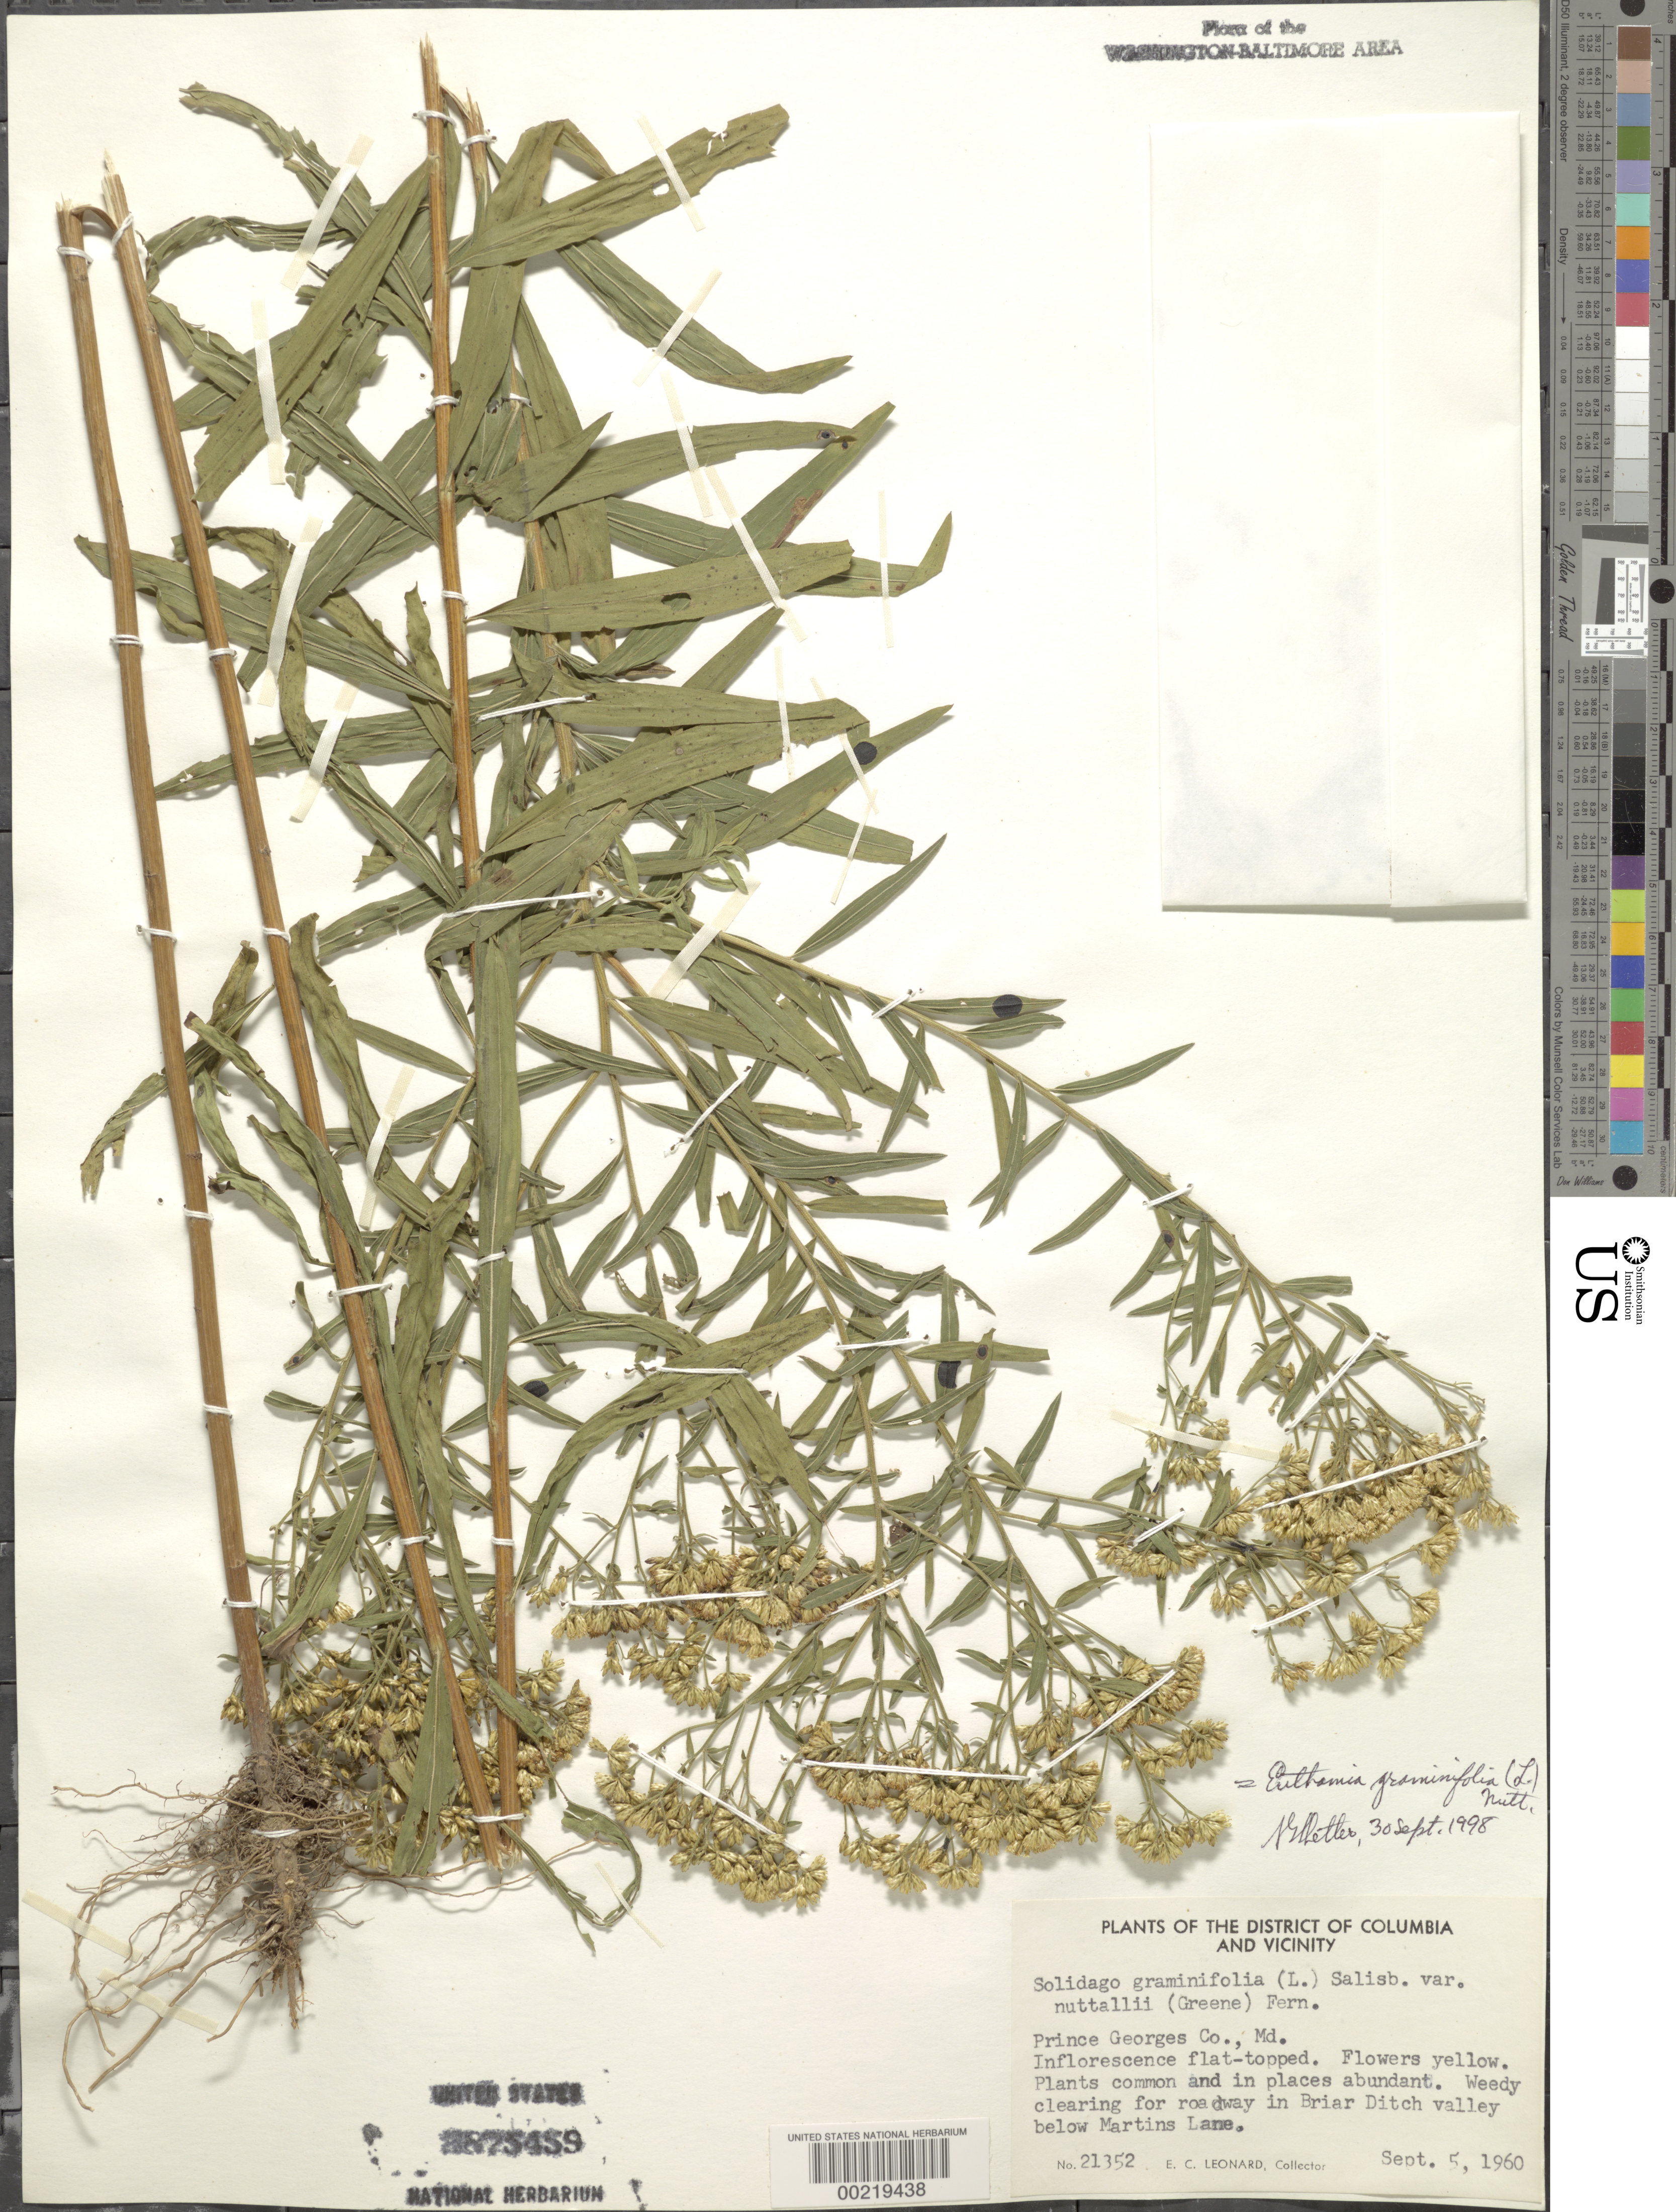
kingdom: Plantae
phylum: Tracheophyta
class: Magnoliopsida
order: Asterales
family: Asteraceae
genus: Euthamia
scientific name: Euthamia graminifolia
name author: (L.) Nutt.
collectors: E. C. Leonard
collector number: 21352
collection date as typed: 05 Sep 1960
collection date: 1960-09-05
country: United States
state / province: Maryland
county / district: Prince George's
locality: Briar Ditch Valley below Martins Lane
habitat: Weedy clearing for roadway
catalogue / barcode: US 2875459